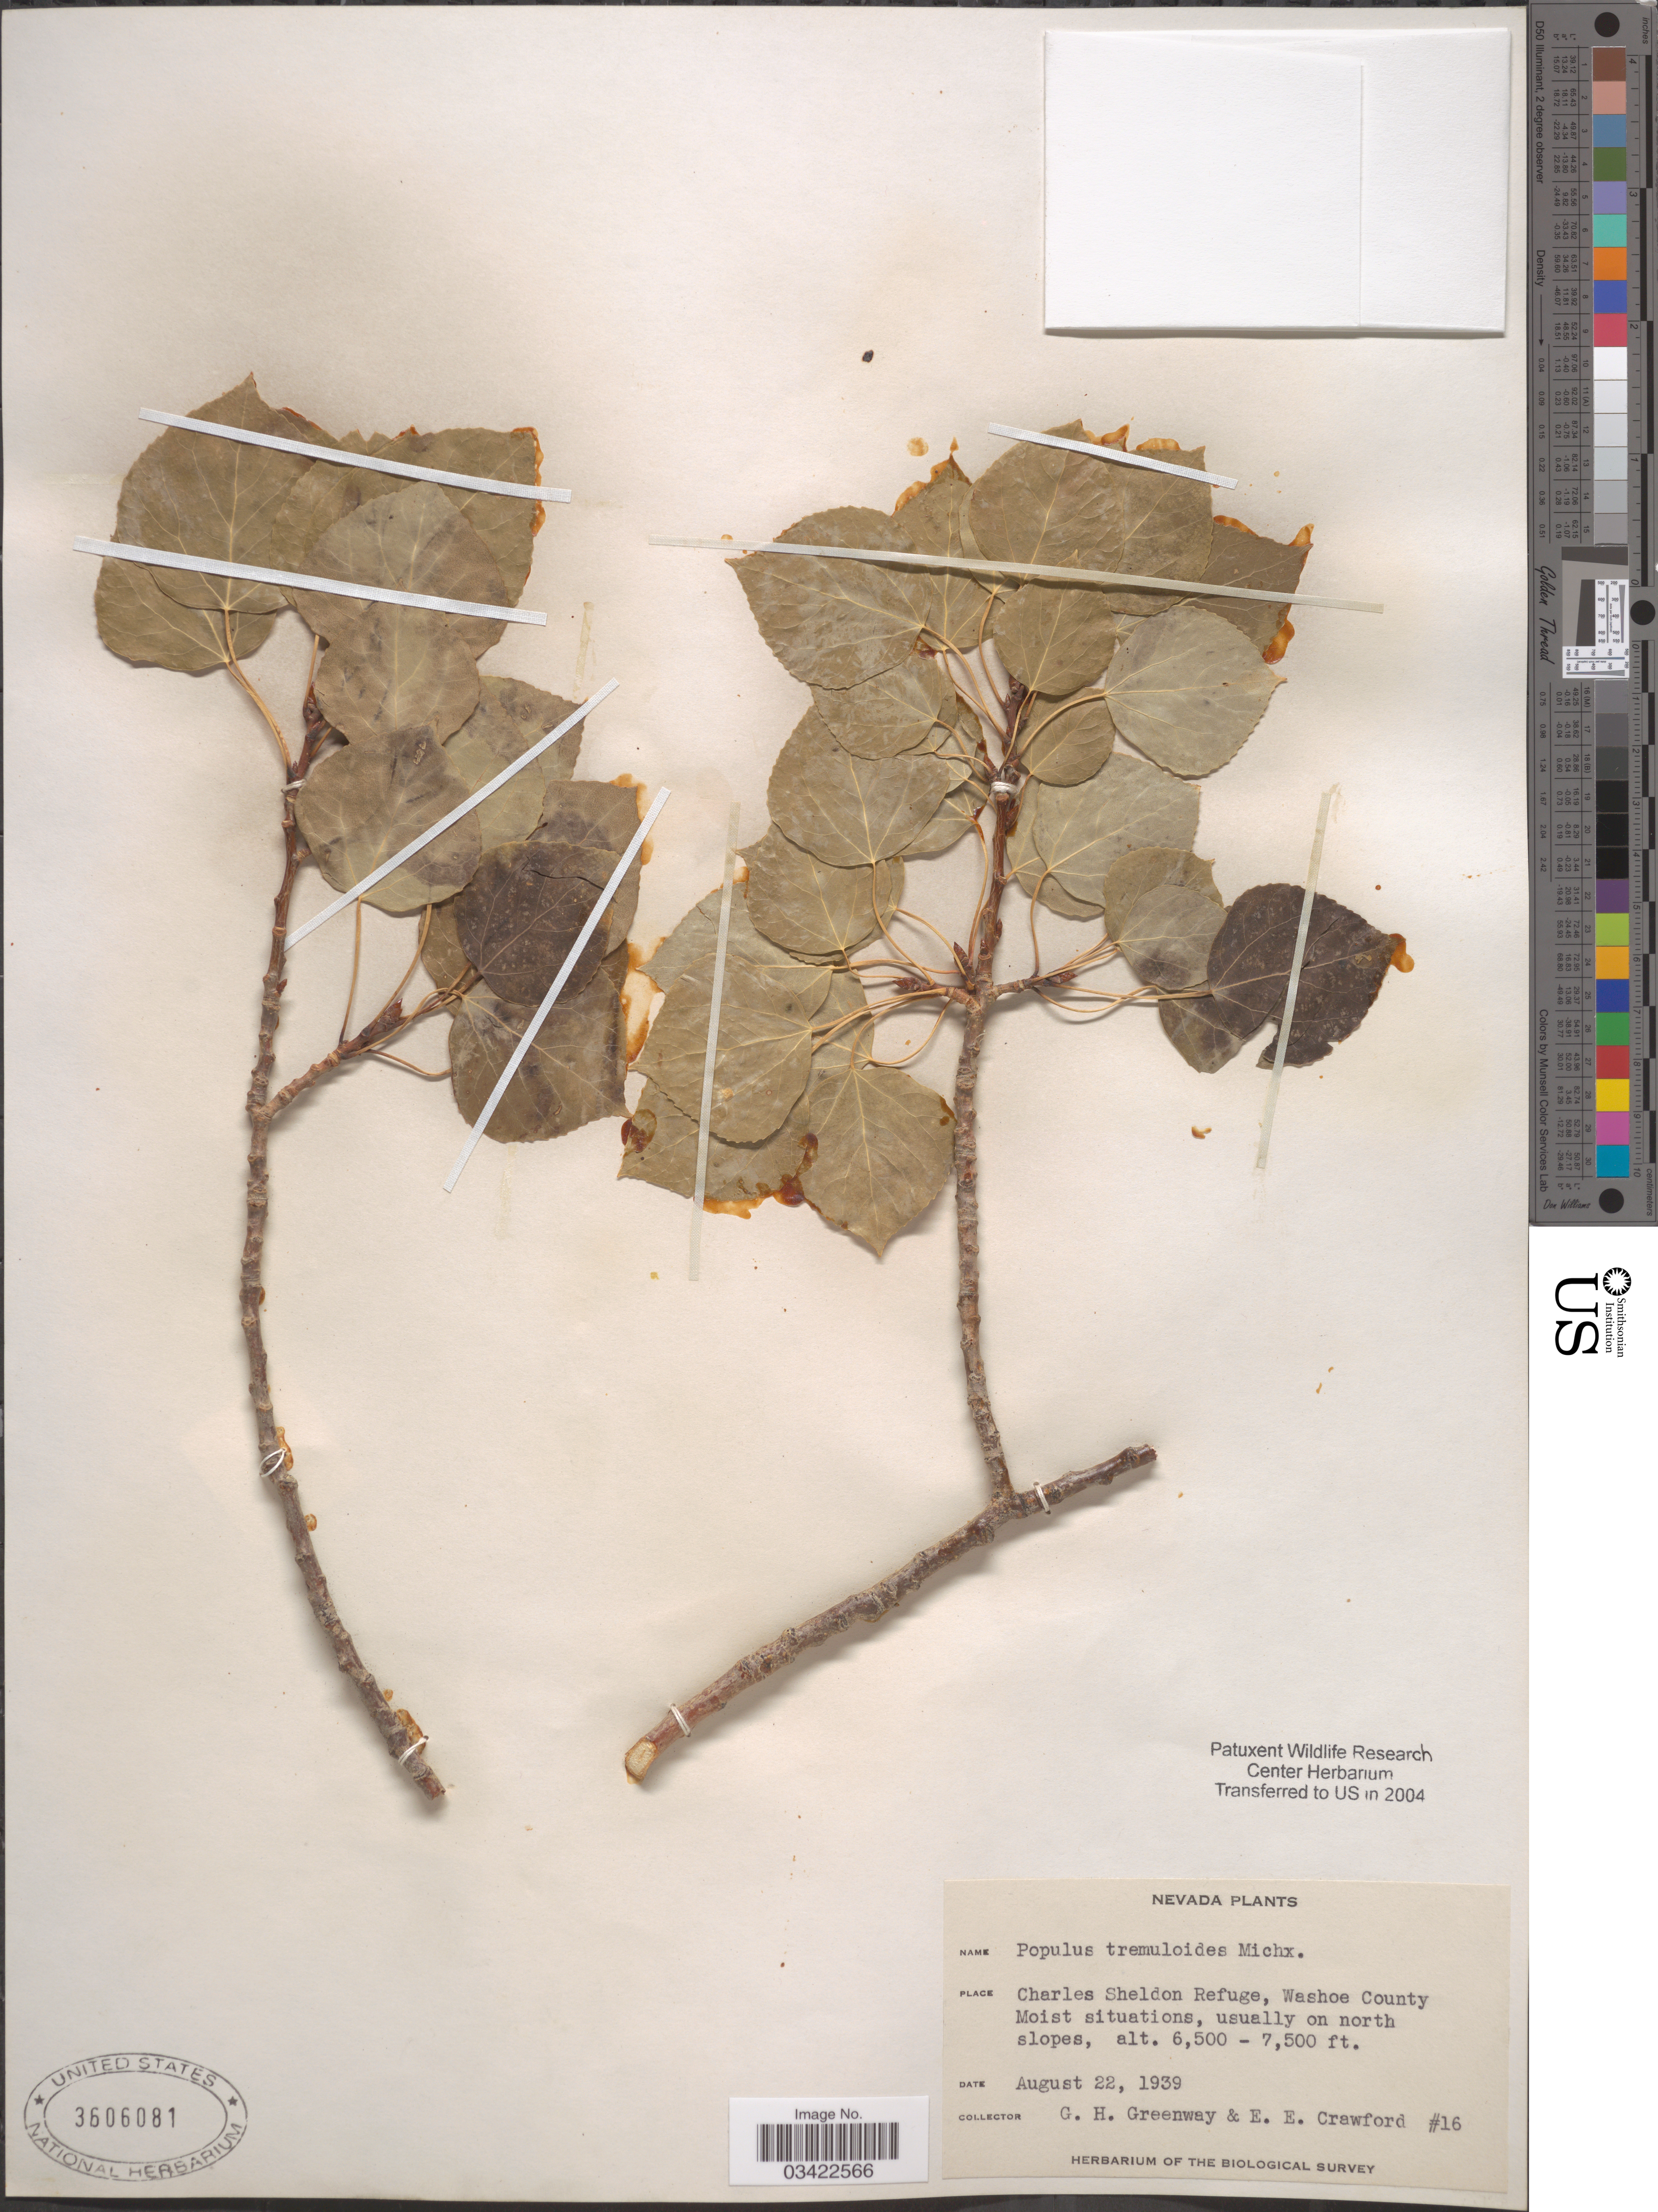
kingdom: Plantae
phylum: Tracheophyta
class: Magnoliopsida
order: Malpighiales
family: Salicaceae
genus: Populus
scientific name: Populus tremuloides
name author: Michx.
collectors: G. Greenway & E. Crawford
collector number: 16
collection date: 1939-08-22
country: United States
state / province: Nevada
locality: Charles Sheldon Refuge, Washoe County.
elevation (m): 1981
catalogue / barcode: US 3606081